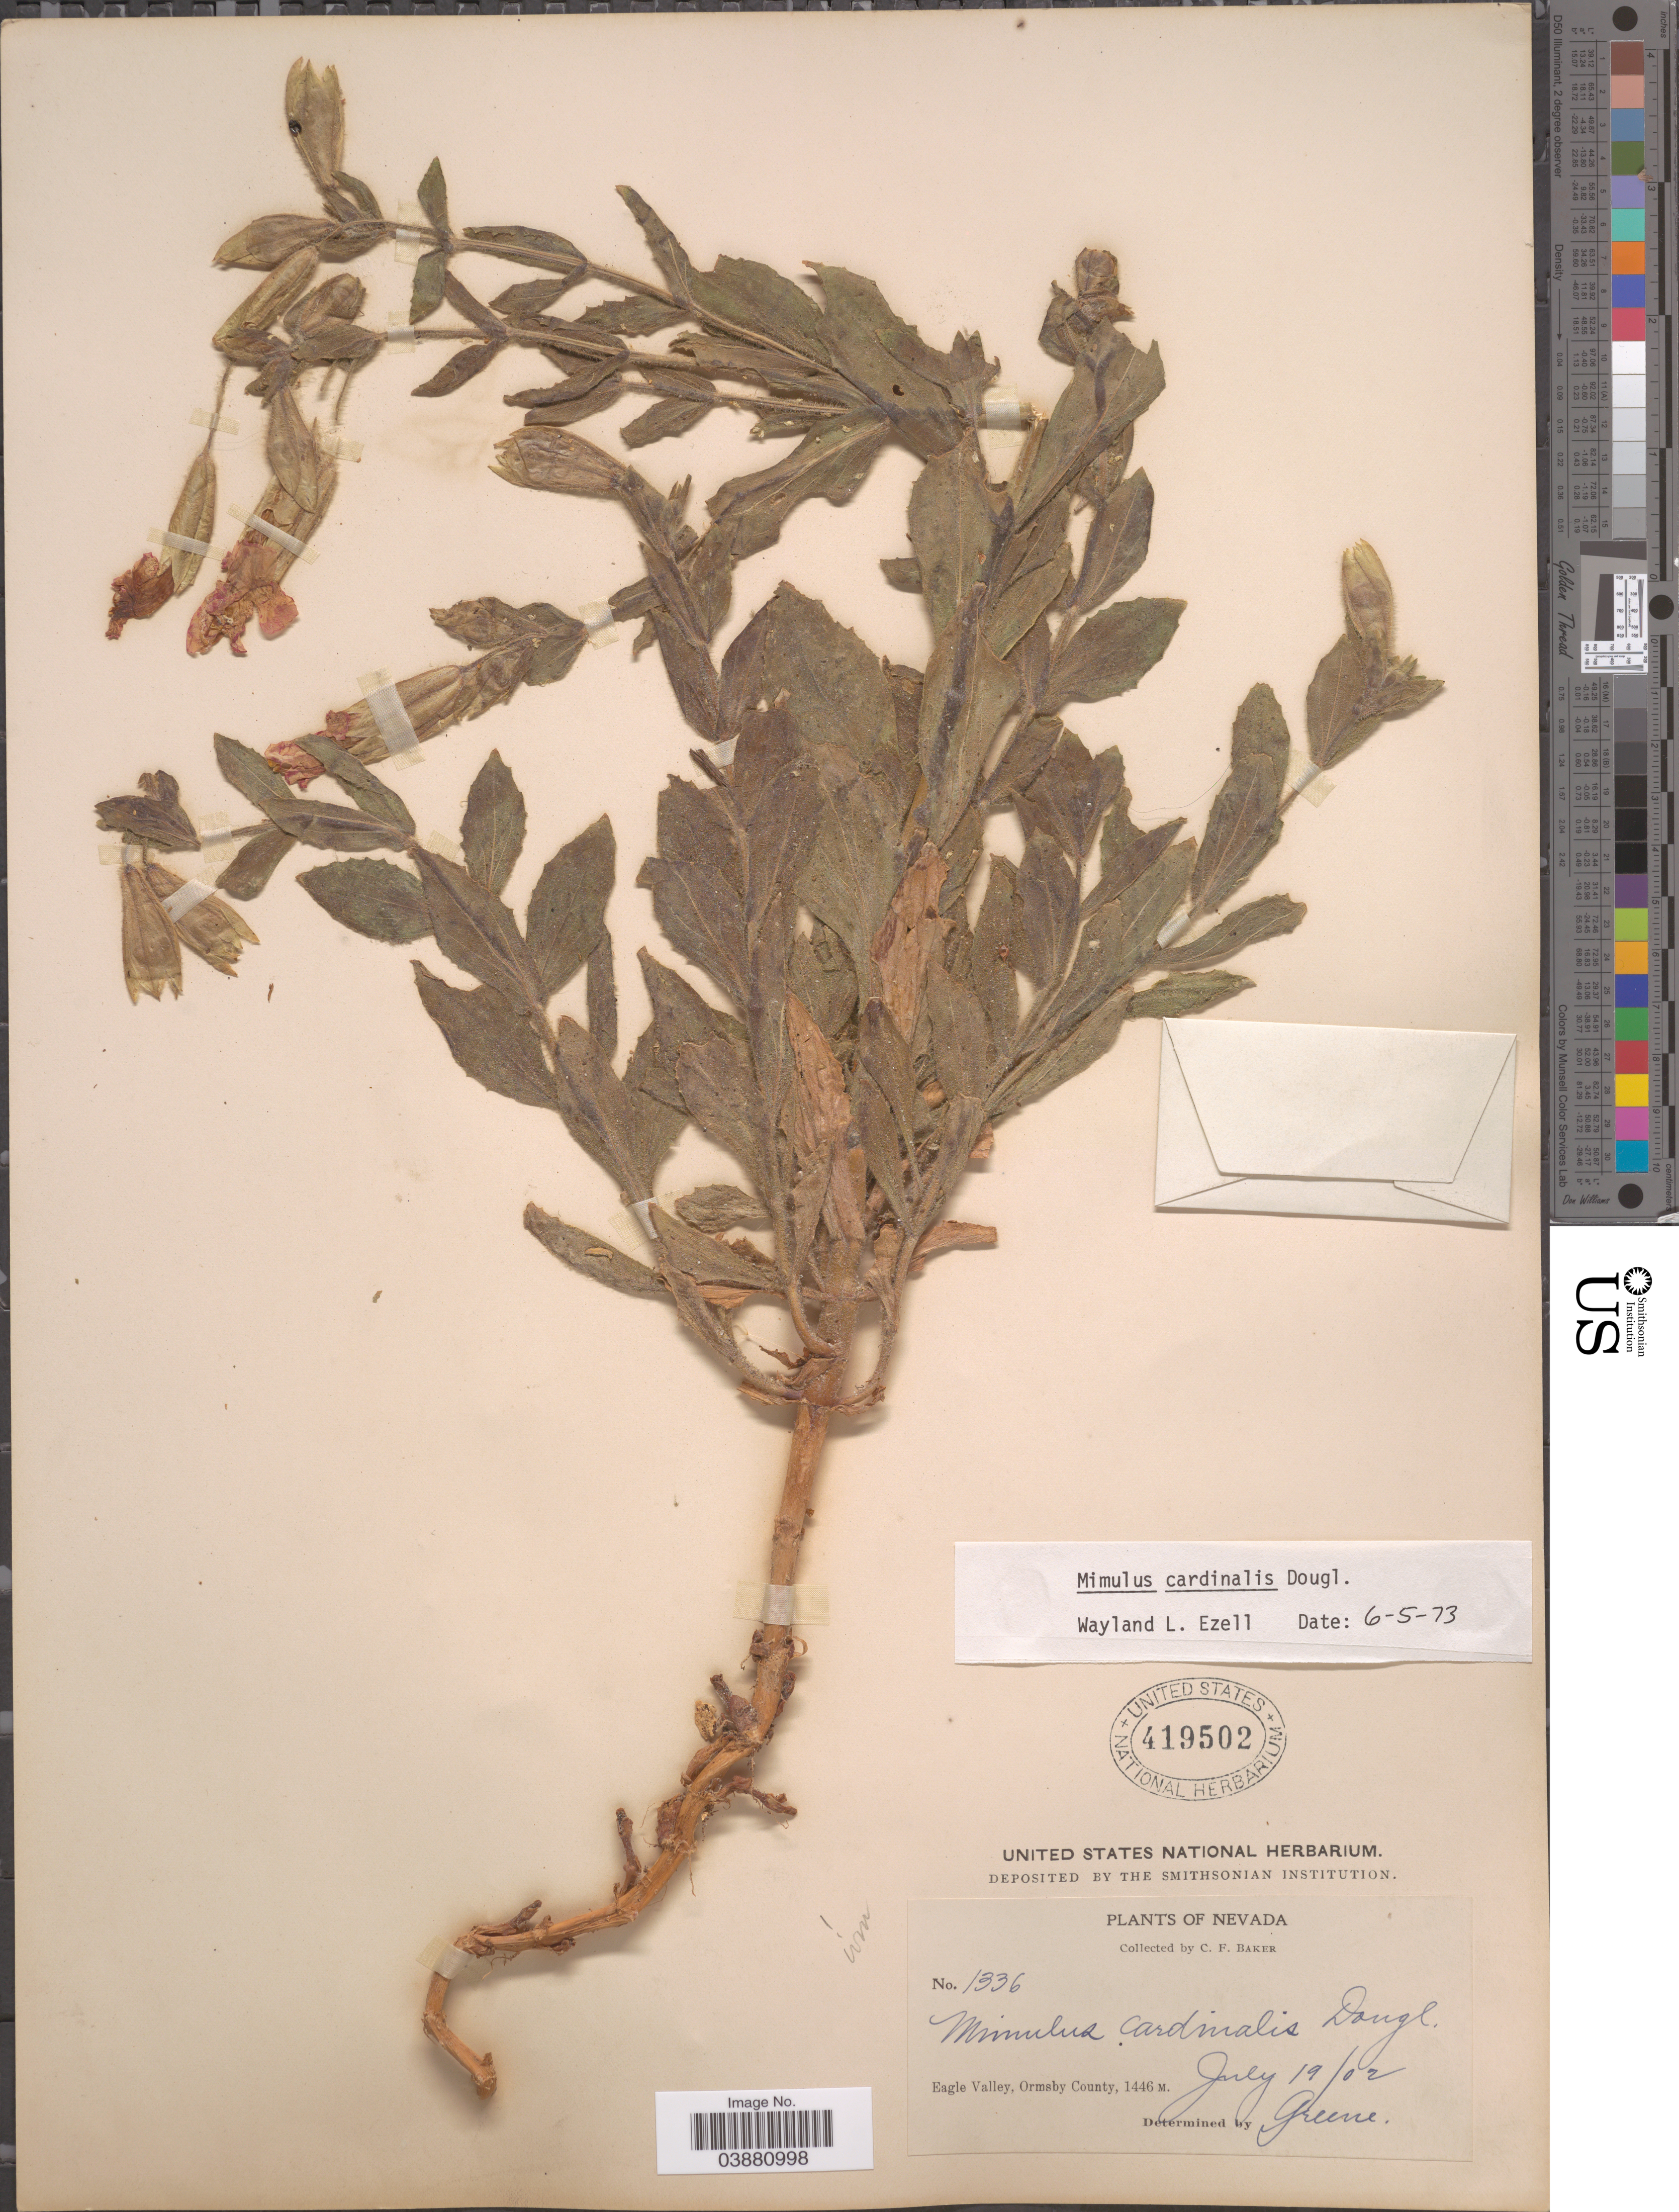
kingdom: Plantae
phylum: Tracheophyta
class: Magnoliopsida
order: Lamiales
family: Phrymaceae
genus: Mimulus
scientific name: Mimulus cardinalis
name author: Douglas ex Benth.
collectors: C. F. Baker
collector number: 1336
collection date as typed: Transcribed d/m/y: 19/7/2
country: United States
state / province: Nevada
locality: Eagle Valley, Ormsby County.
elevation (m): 1446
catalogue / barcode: US 419502